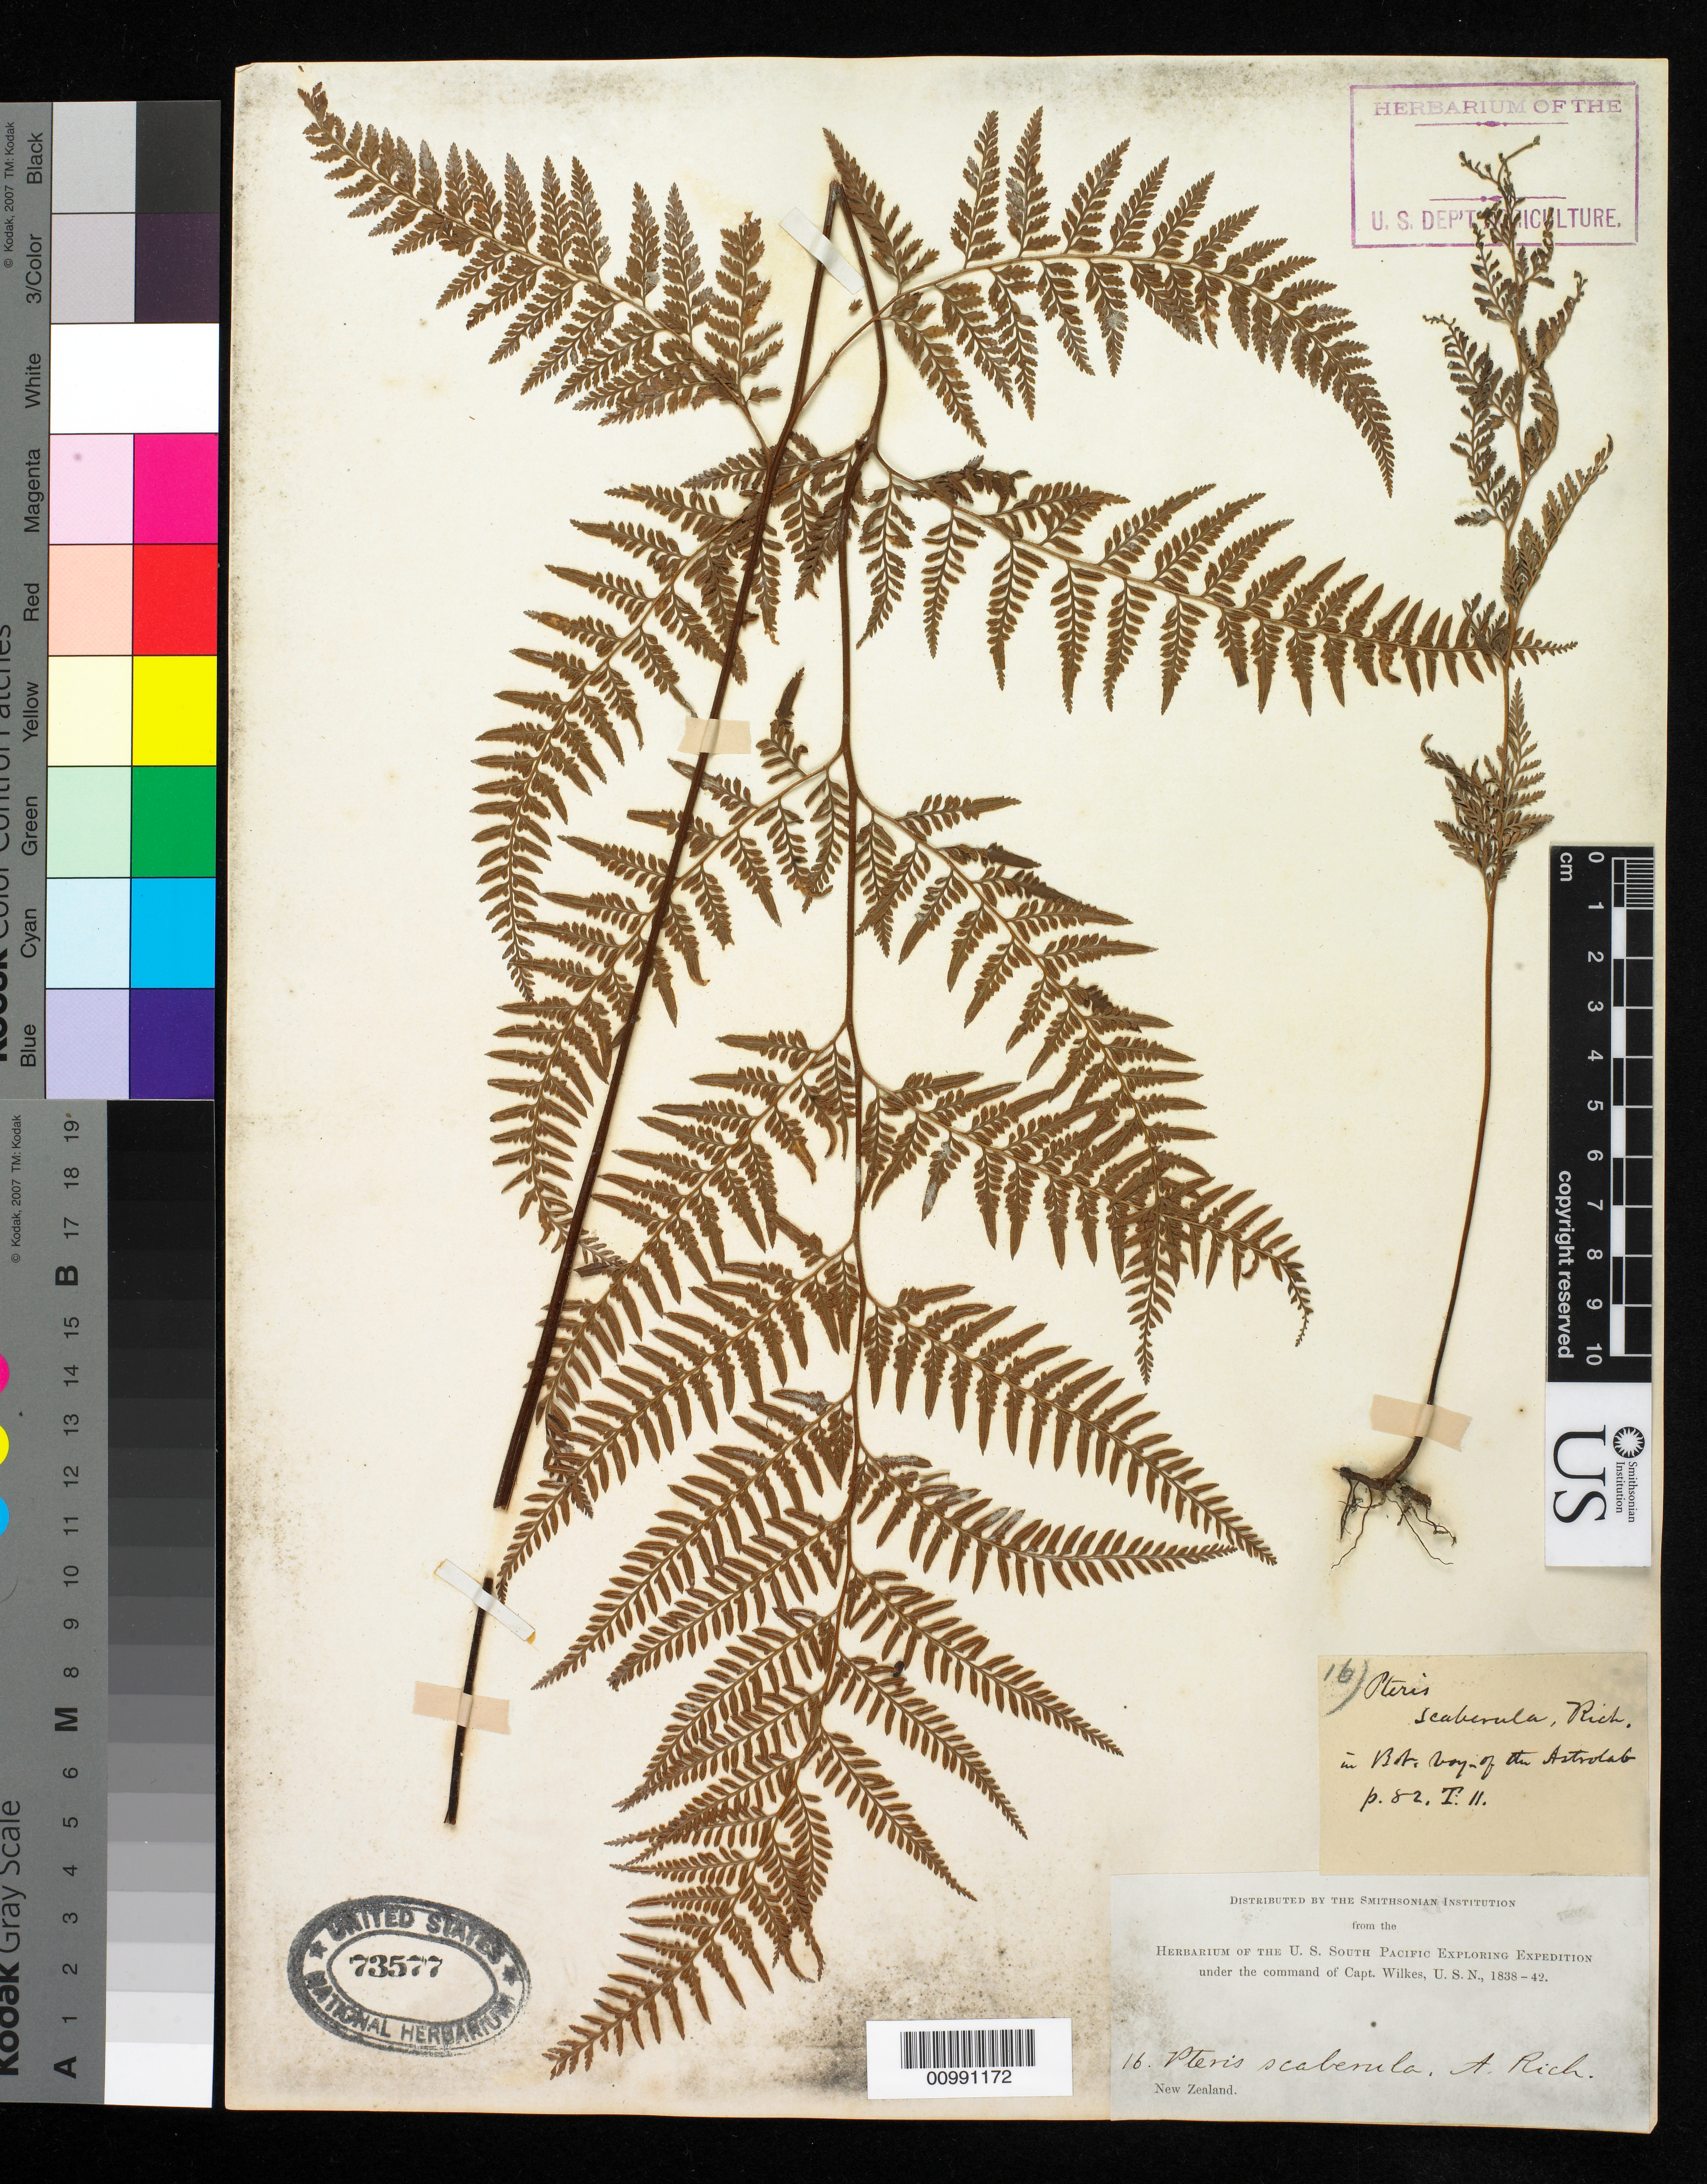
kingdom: Plantae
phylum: Tracheophyta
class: Polypodiopsida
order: Polypodiales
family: Dennstaedtiaceae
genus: Paesia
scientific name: Paesia scaberula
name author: Kuhn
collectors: Wilkes Explor. Exped.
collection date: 1838/1842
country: New Zealand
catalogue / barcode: US 73577